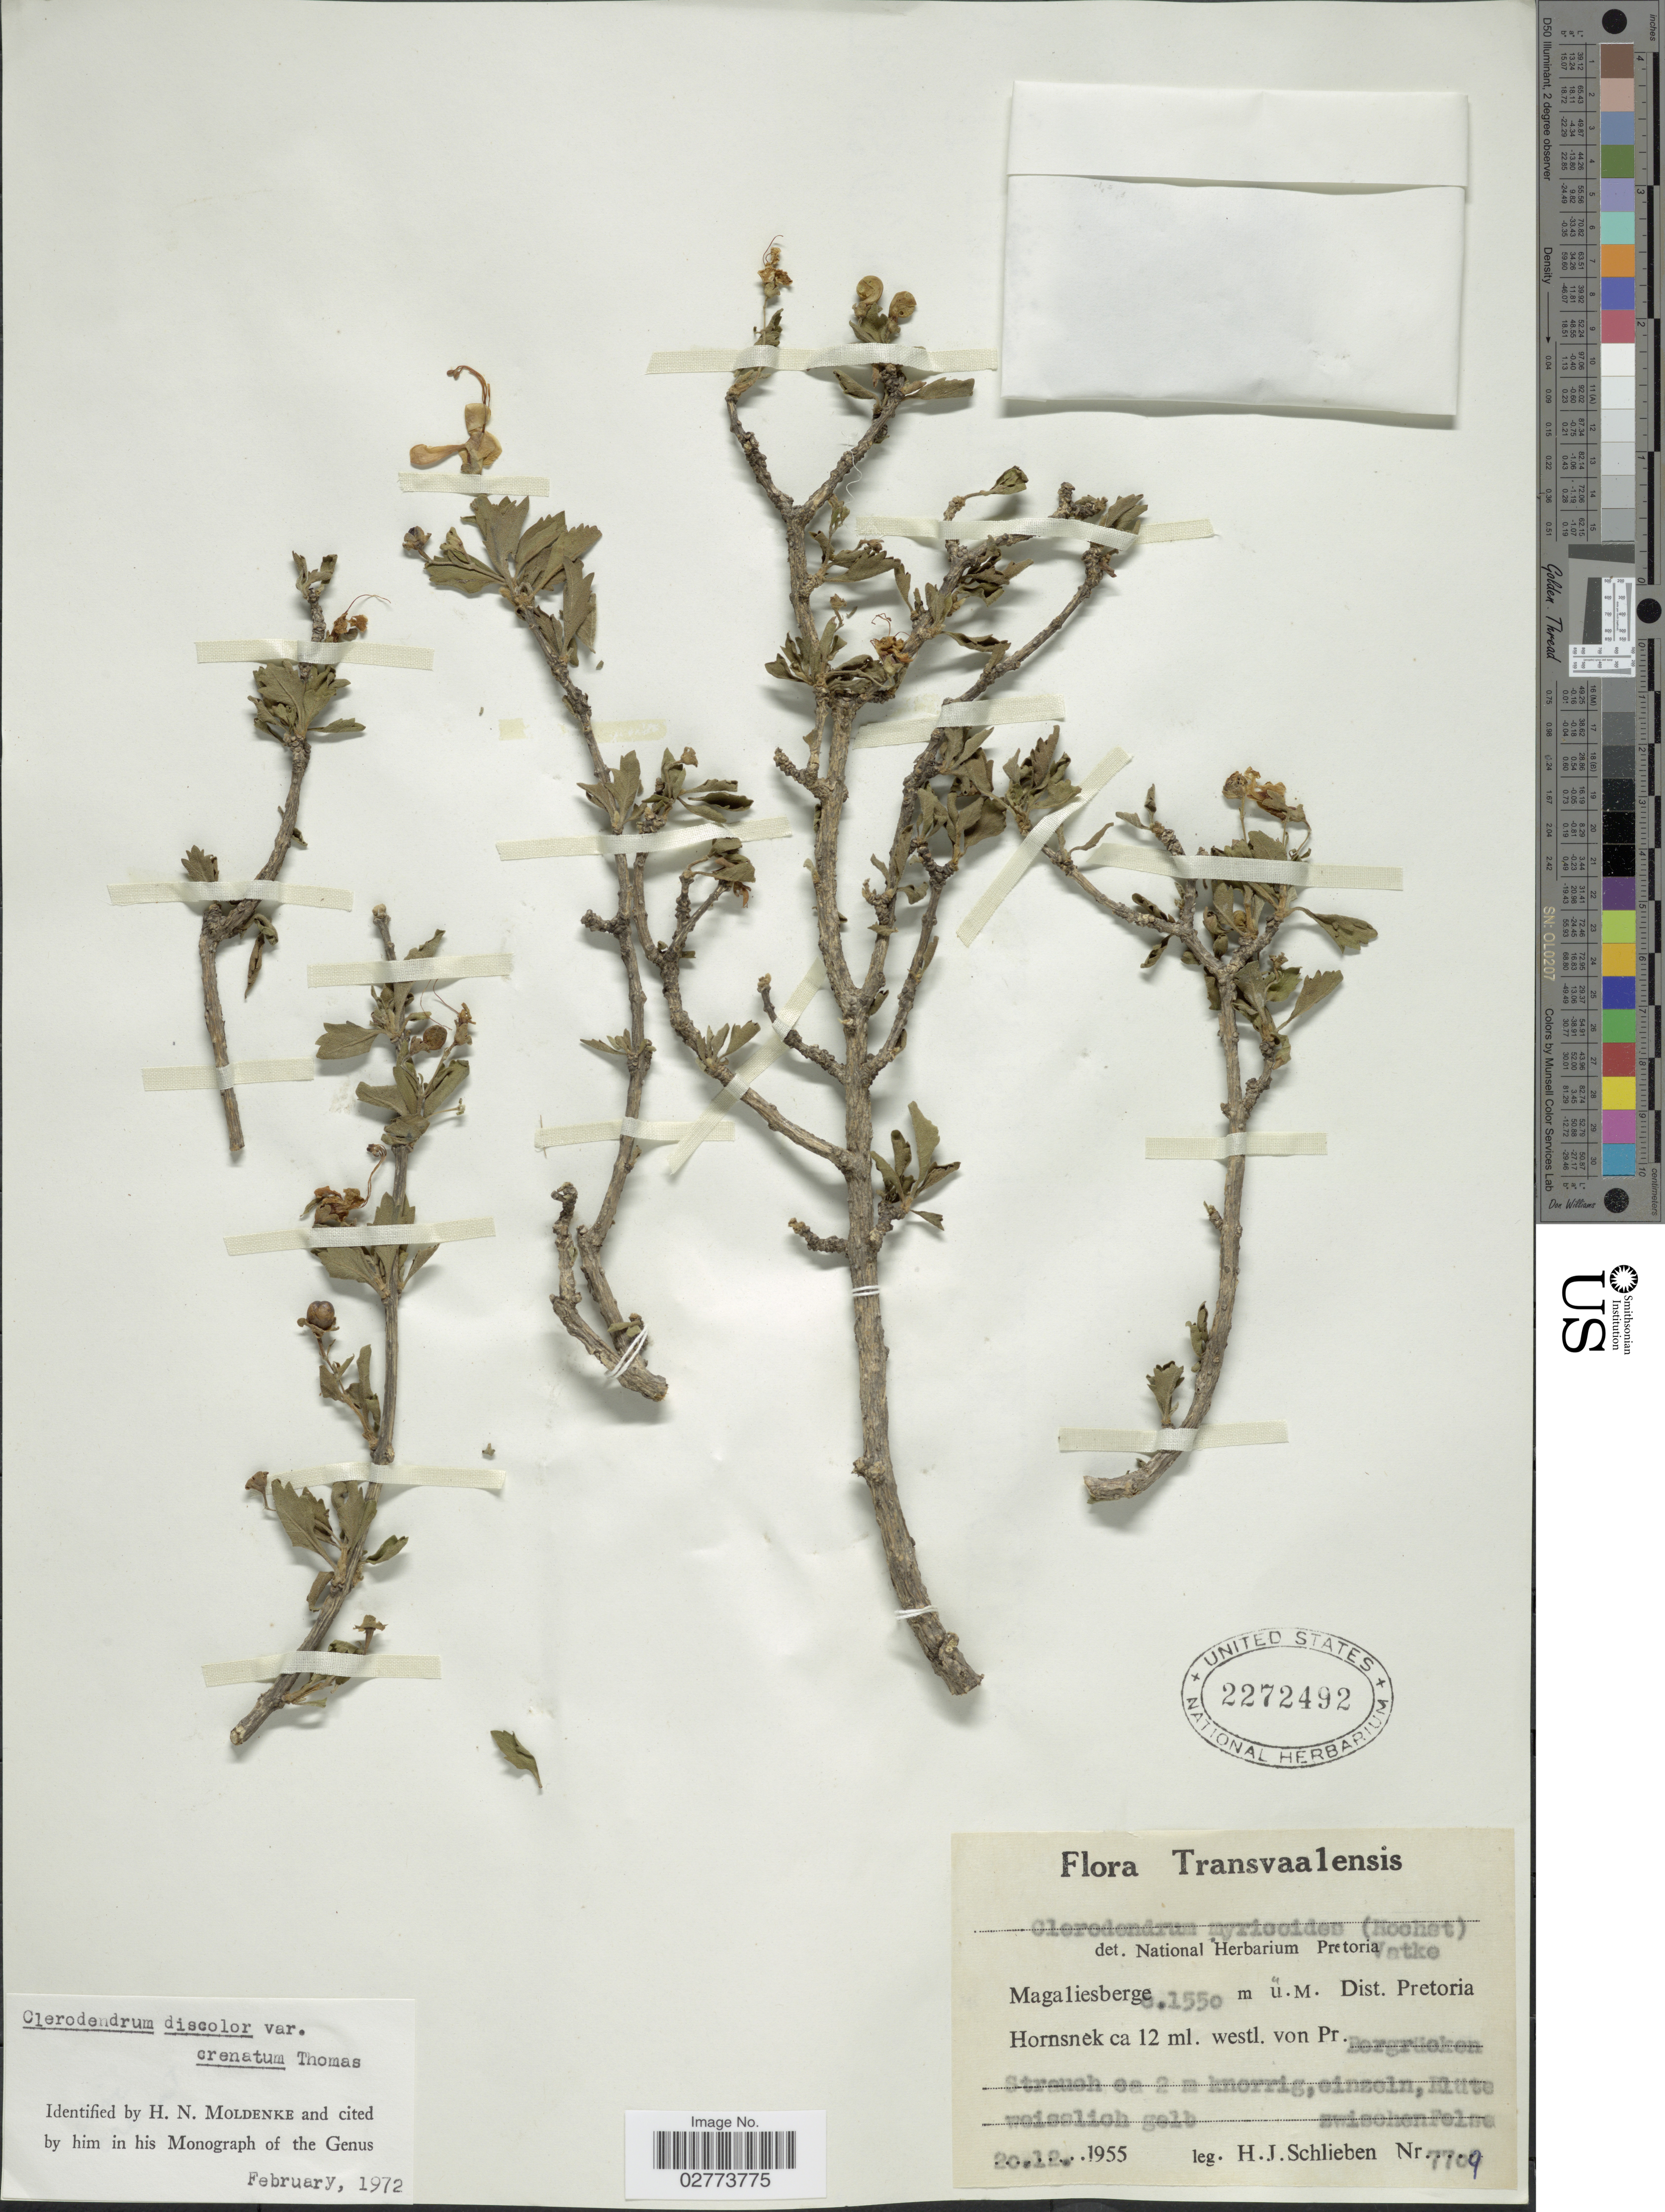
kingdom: Plantae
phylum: Tracheophyta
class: Magnoliopsida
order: Lamiales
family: Lamiaceae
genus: Clerodendrum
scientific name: Clerodendrum discolor var. crenatum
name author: B. Thomas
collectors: H. J. Schlieben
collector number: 7709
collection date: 1955-12-20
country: South Africa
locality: Transvaalensis, Magaliesberge, Dist. Pretoria Hornsnek ca 12 ml. westl. von Pr. Bergrücken.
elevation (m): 1550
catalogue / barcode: US 2272492